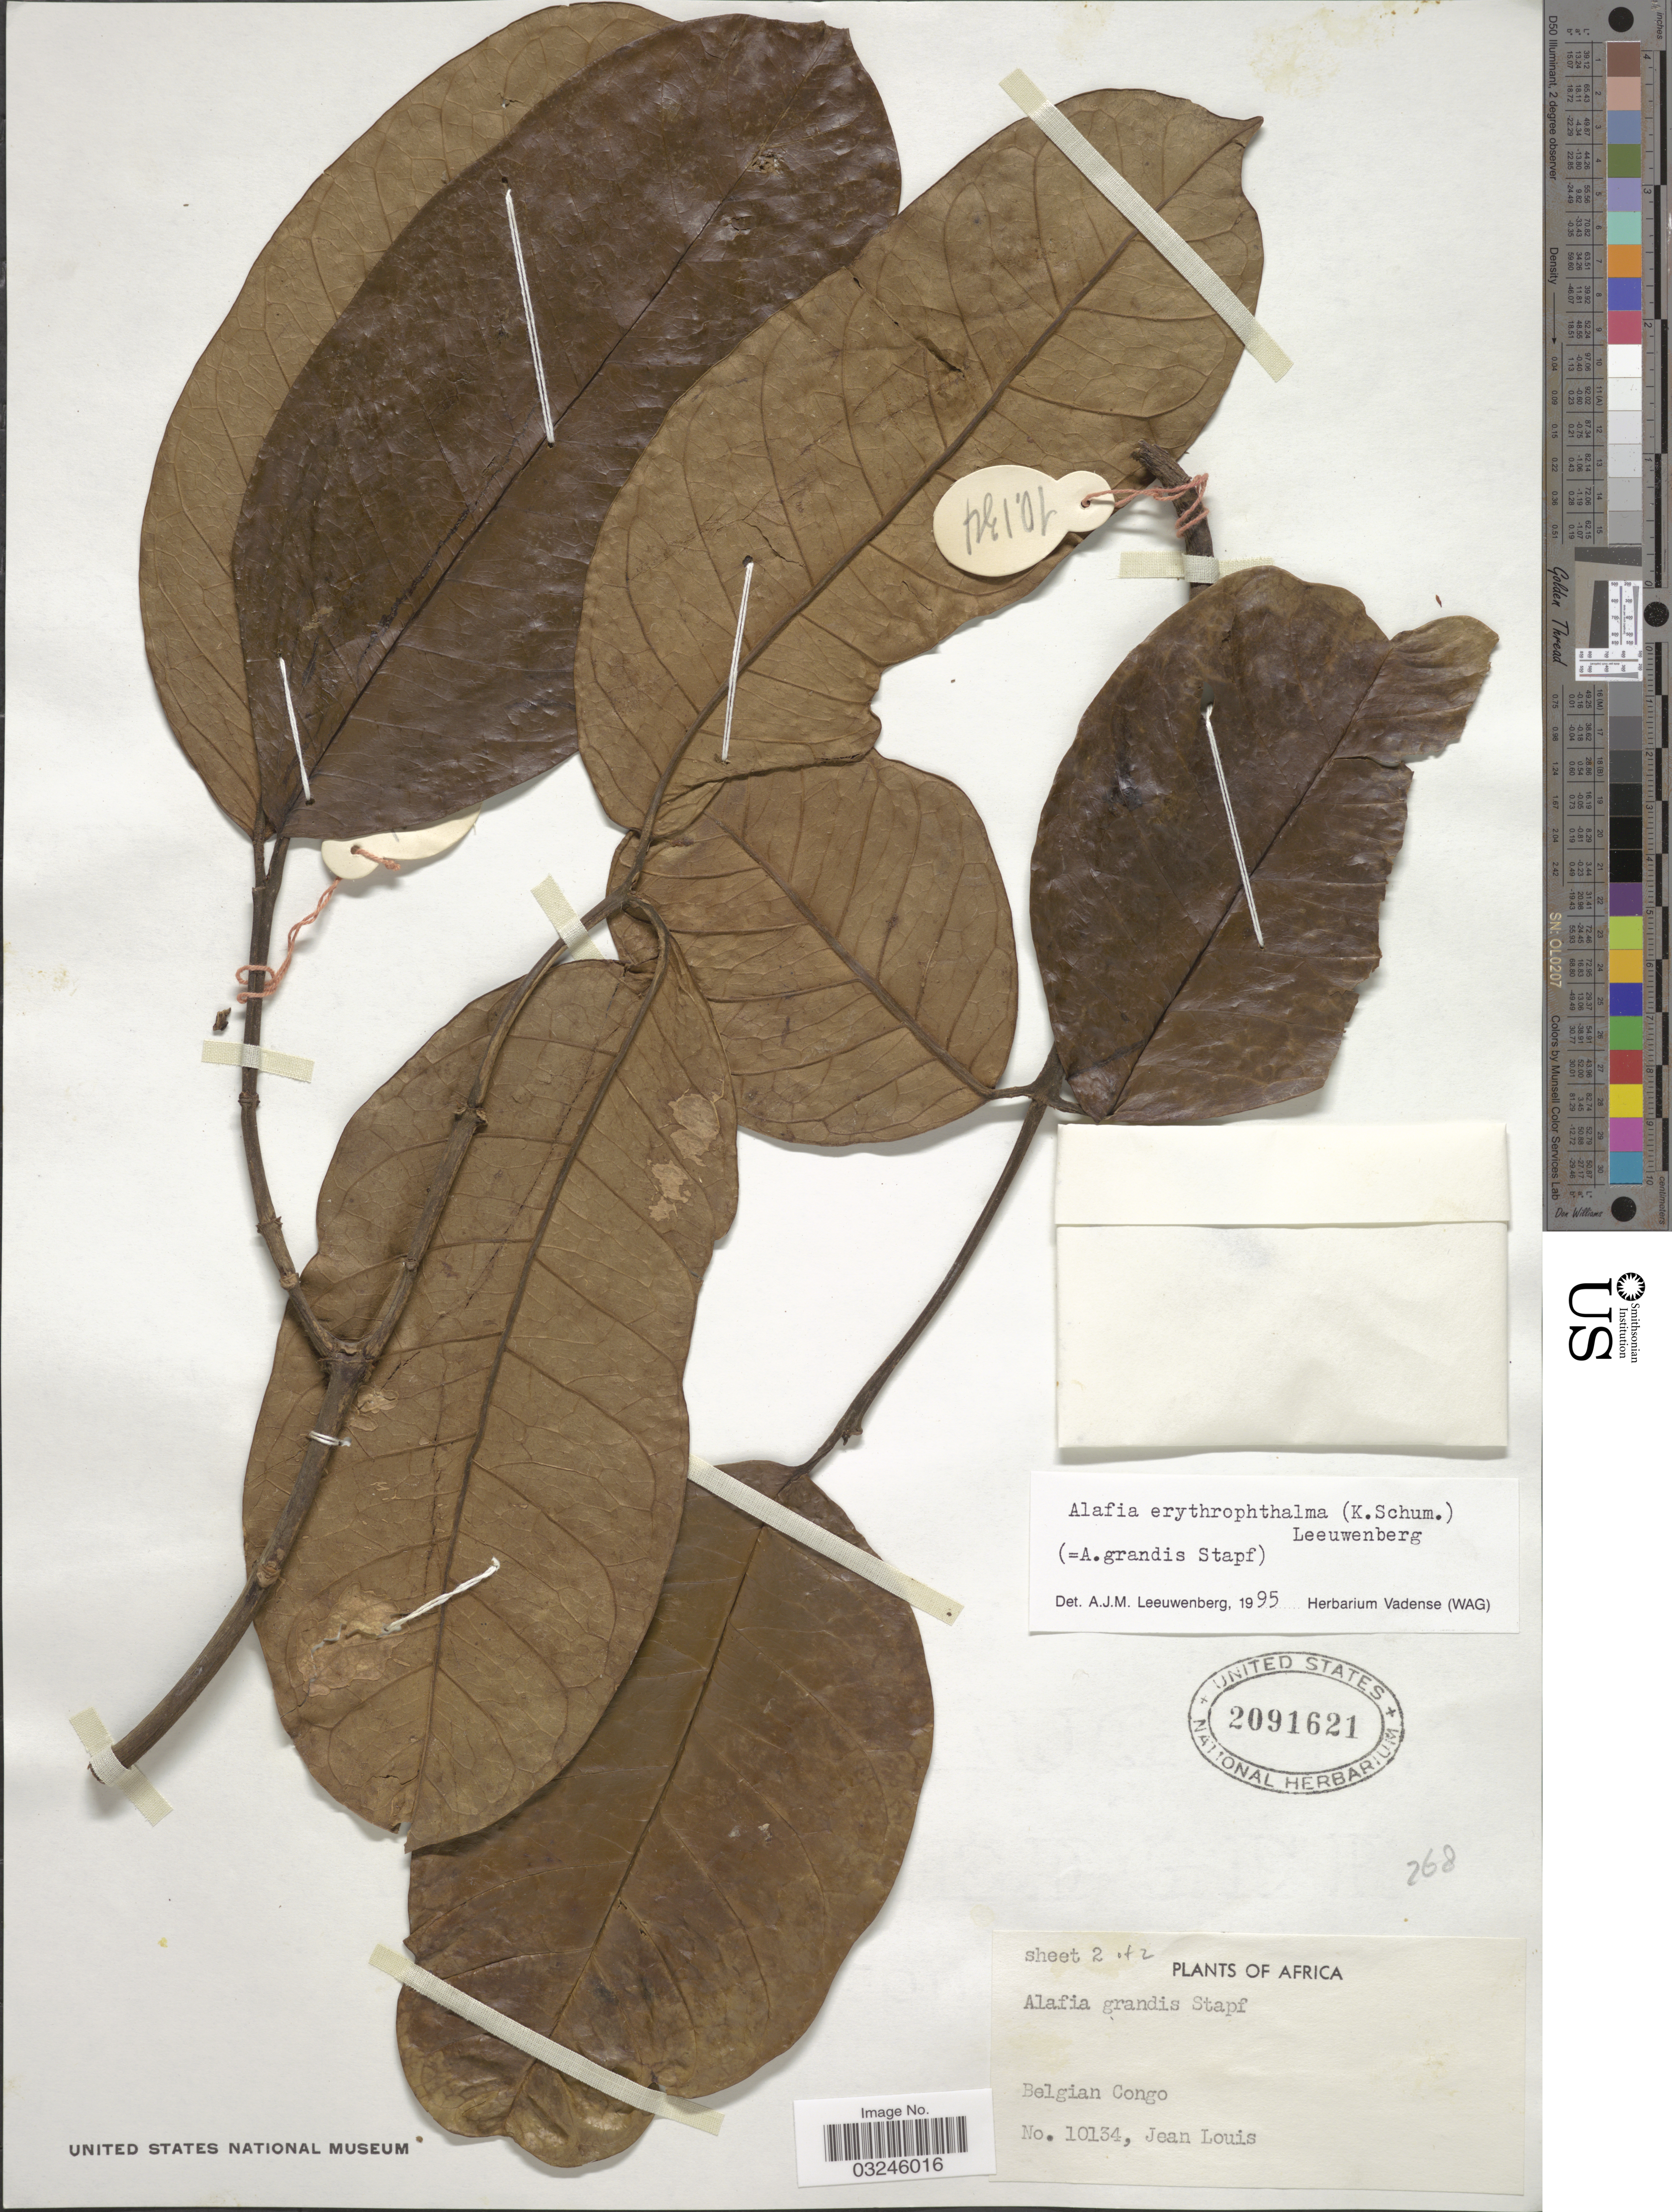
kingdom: Plantae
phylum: Tracheophyta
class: Magnoliopsida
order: Gentianales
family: Apocynaceae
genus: Alafia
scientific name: Alafia erythrophthalma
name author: (K. Schum.) Leeuwenb.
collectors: J. Louis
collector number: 10134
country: Congo, Democratic Republic of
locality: Belgian Congo.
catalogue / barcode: US 2091621